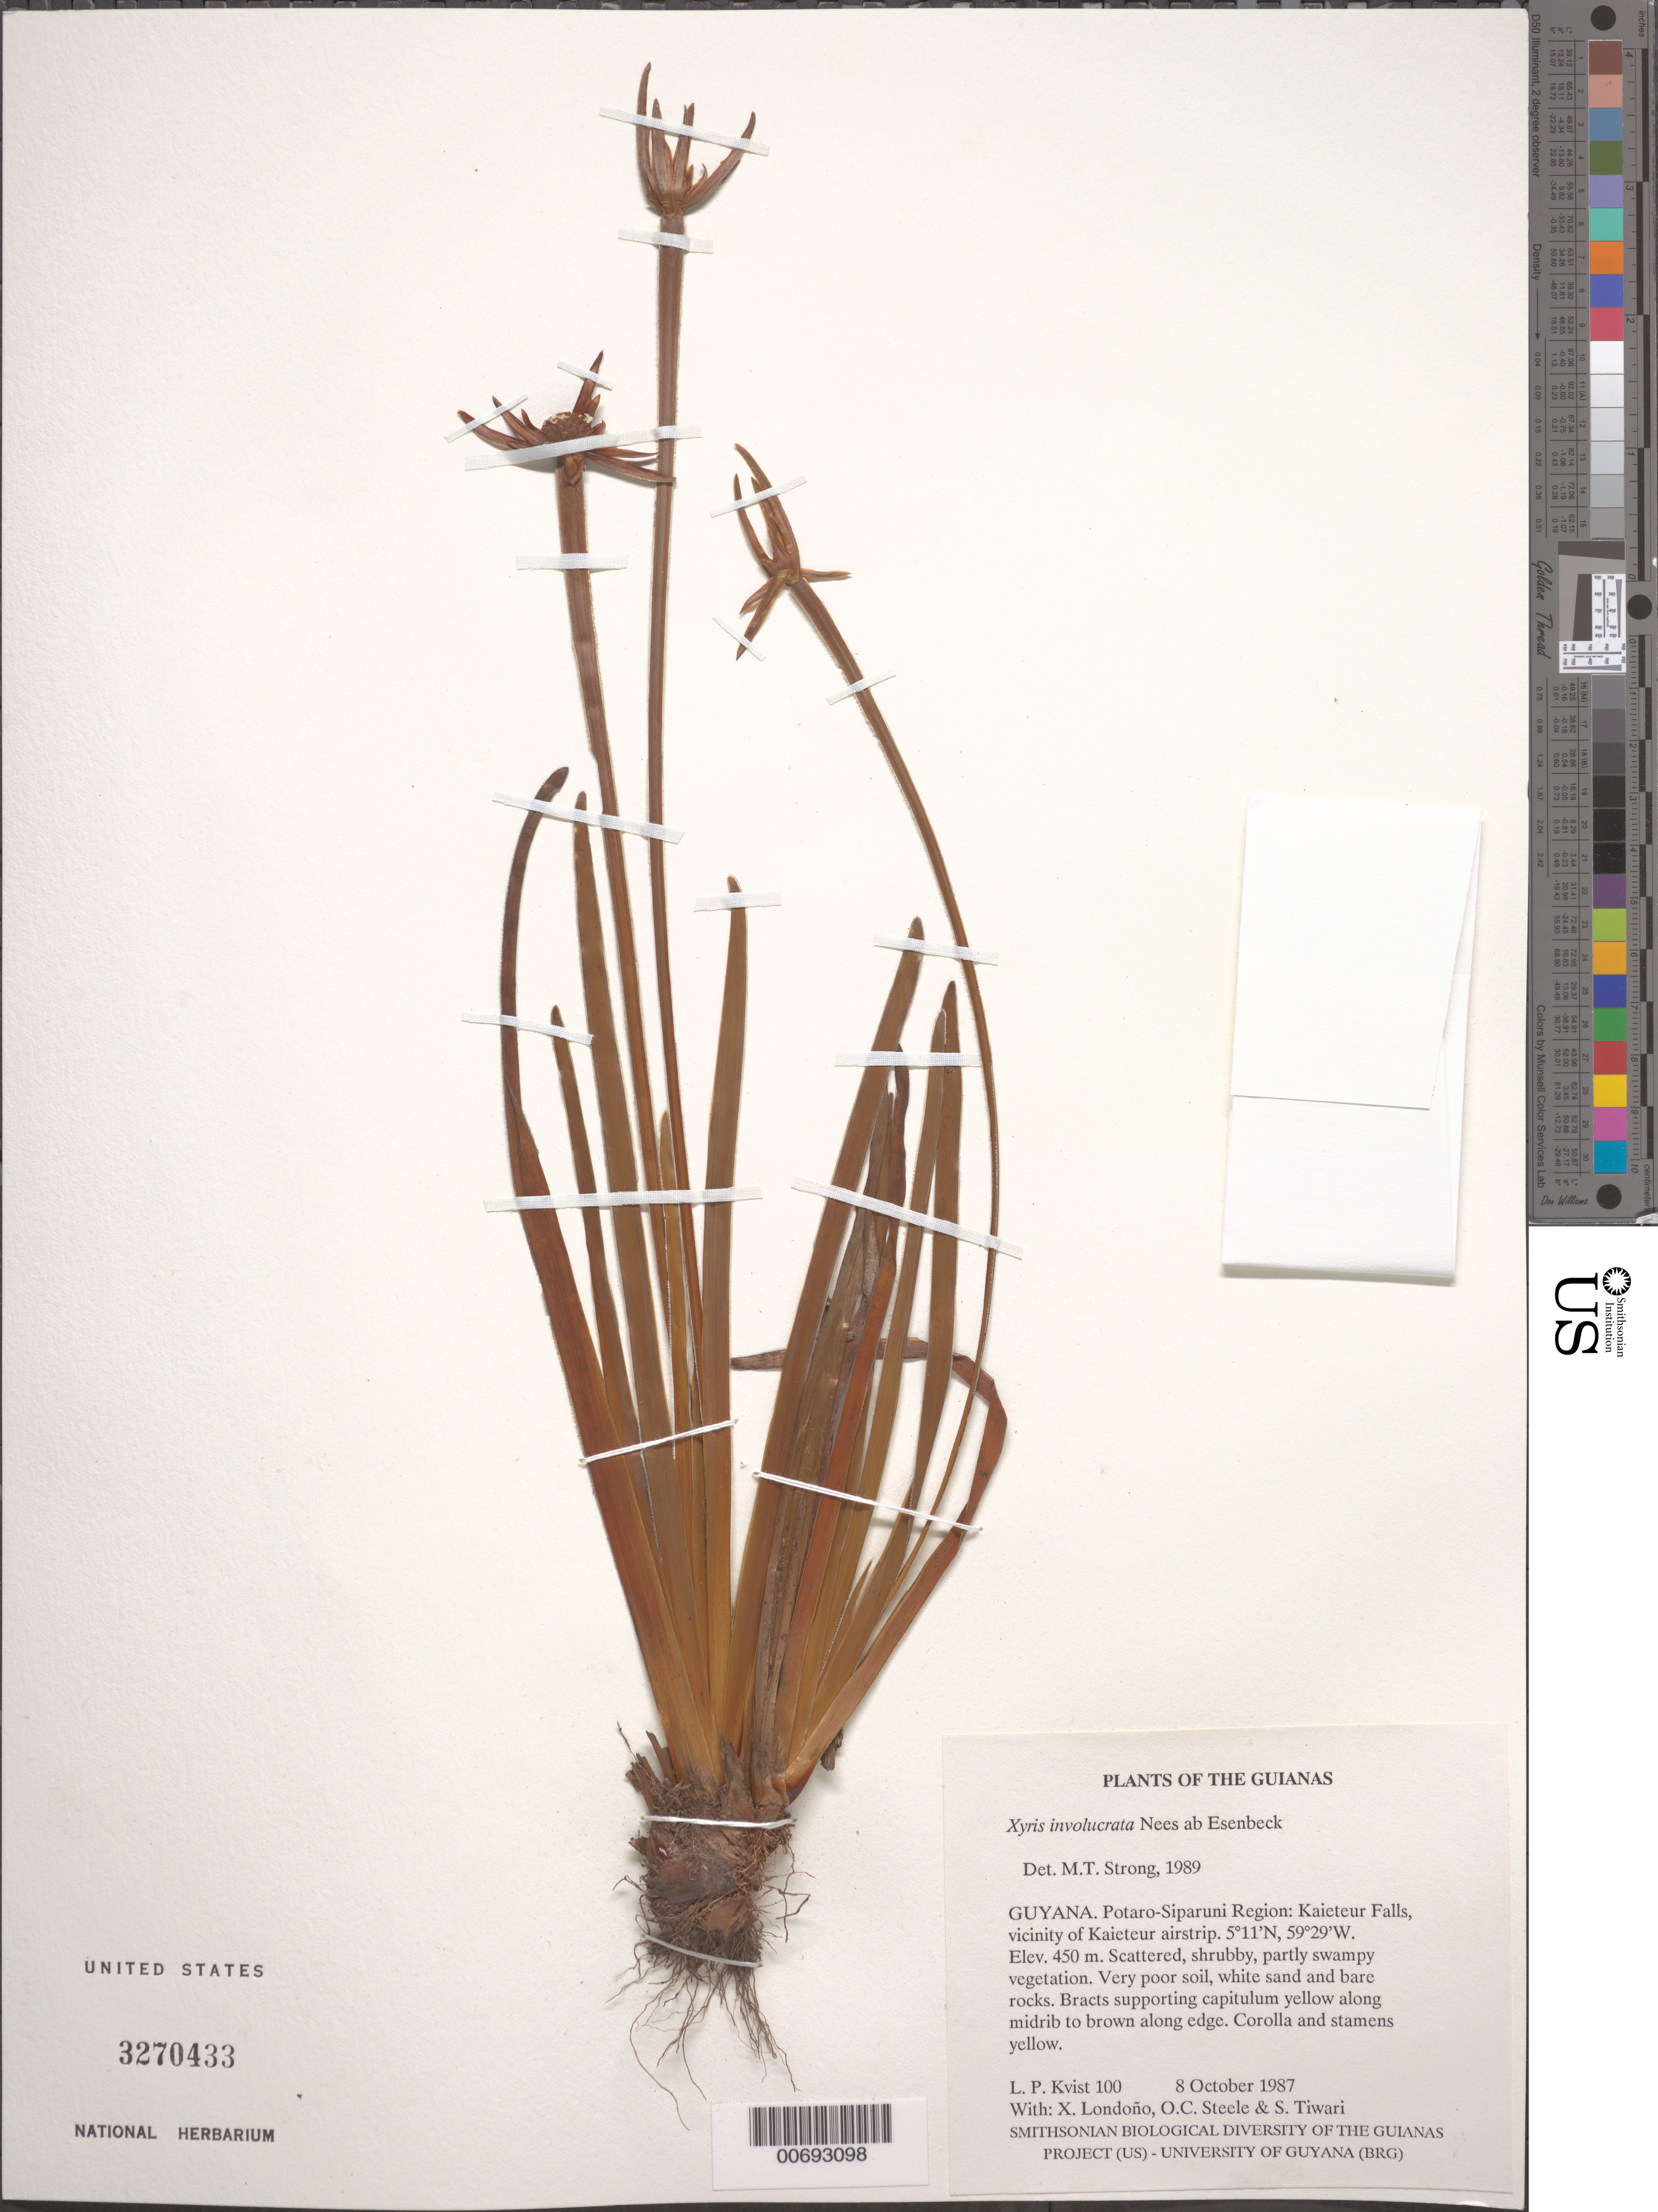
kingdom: Plantae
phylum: Tracheophyta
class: Liliopsida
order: Poales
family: Xyridaceae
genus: Xyris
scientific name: Xyris involucrata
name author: Nees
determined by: Strong, M. T., (US), Smithsonian Institution - National Museum of Natural History (UNITED STATES)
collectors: L. P. Kvist, X. Londoño, O. C. Steele & S. Tiwari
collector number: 100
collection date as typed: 8 October 1987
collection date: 1987-10-08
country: Guyana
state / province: Potaro-Siparuni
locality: Kaieteur Falls, vicinity of Kaieteur airstrip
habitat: Scattered, shrubby, partly swampy vegetation. Very poor soil, white sand and bare rocks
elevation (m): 450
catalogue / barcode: US 3270433